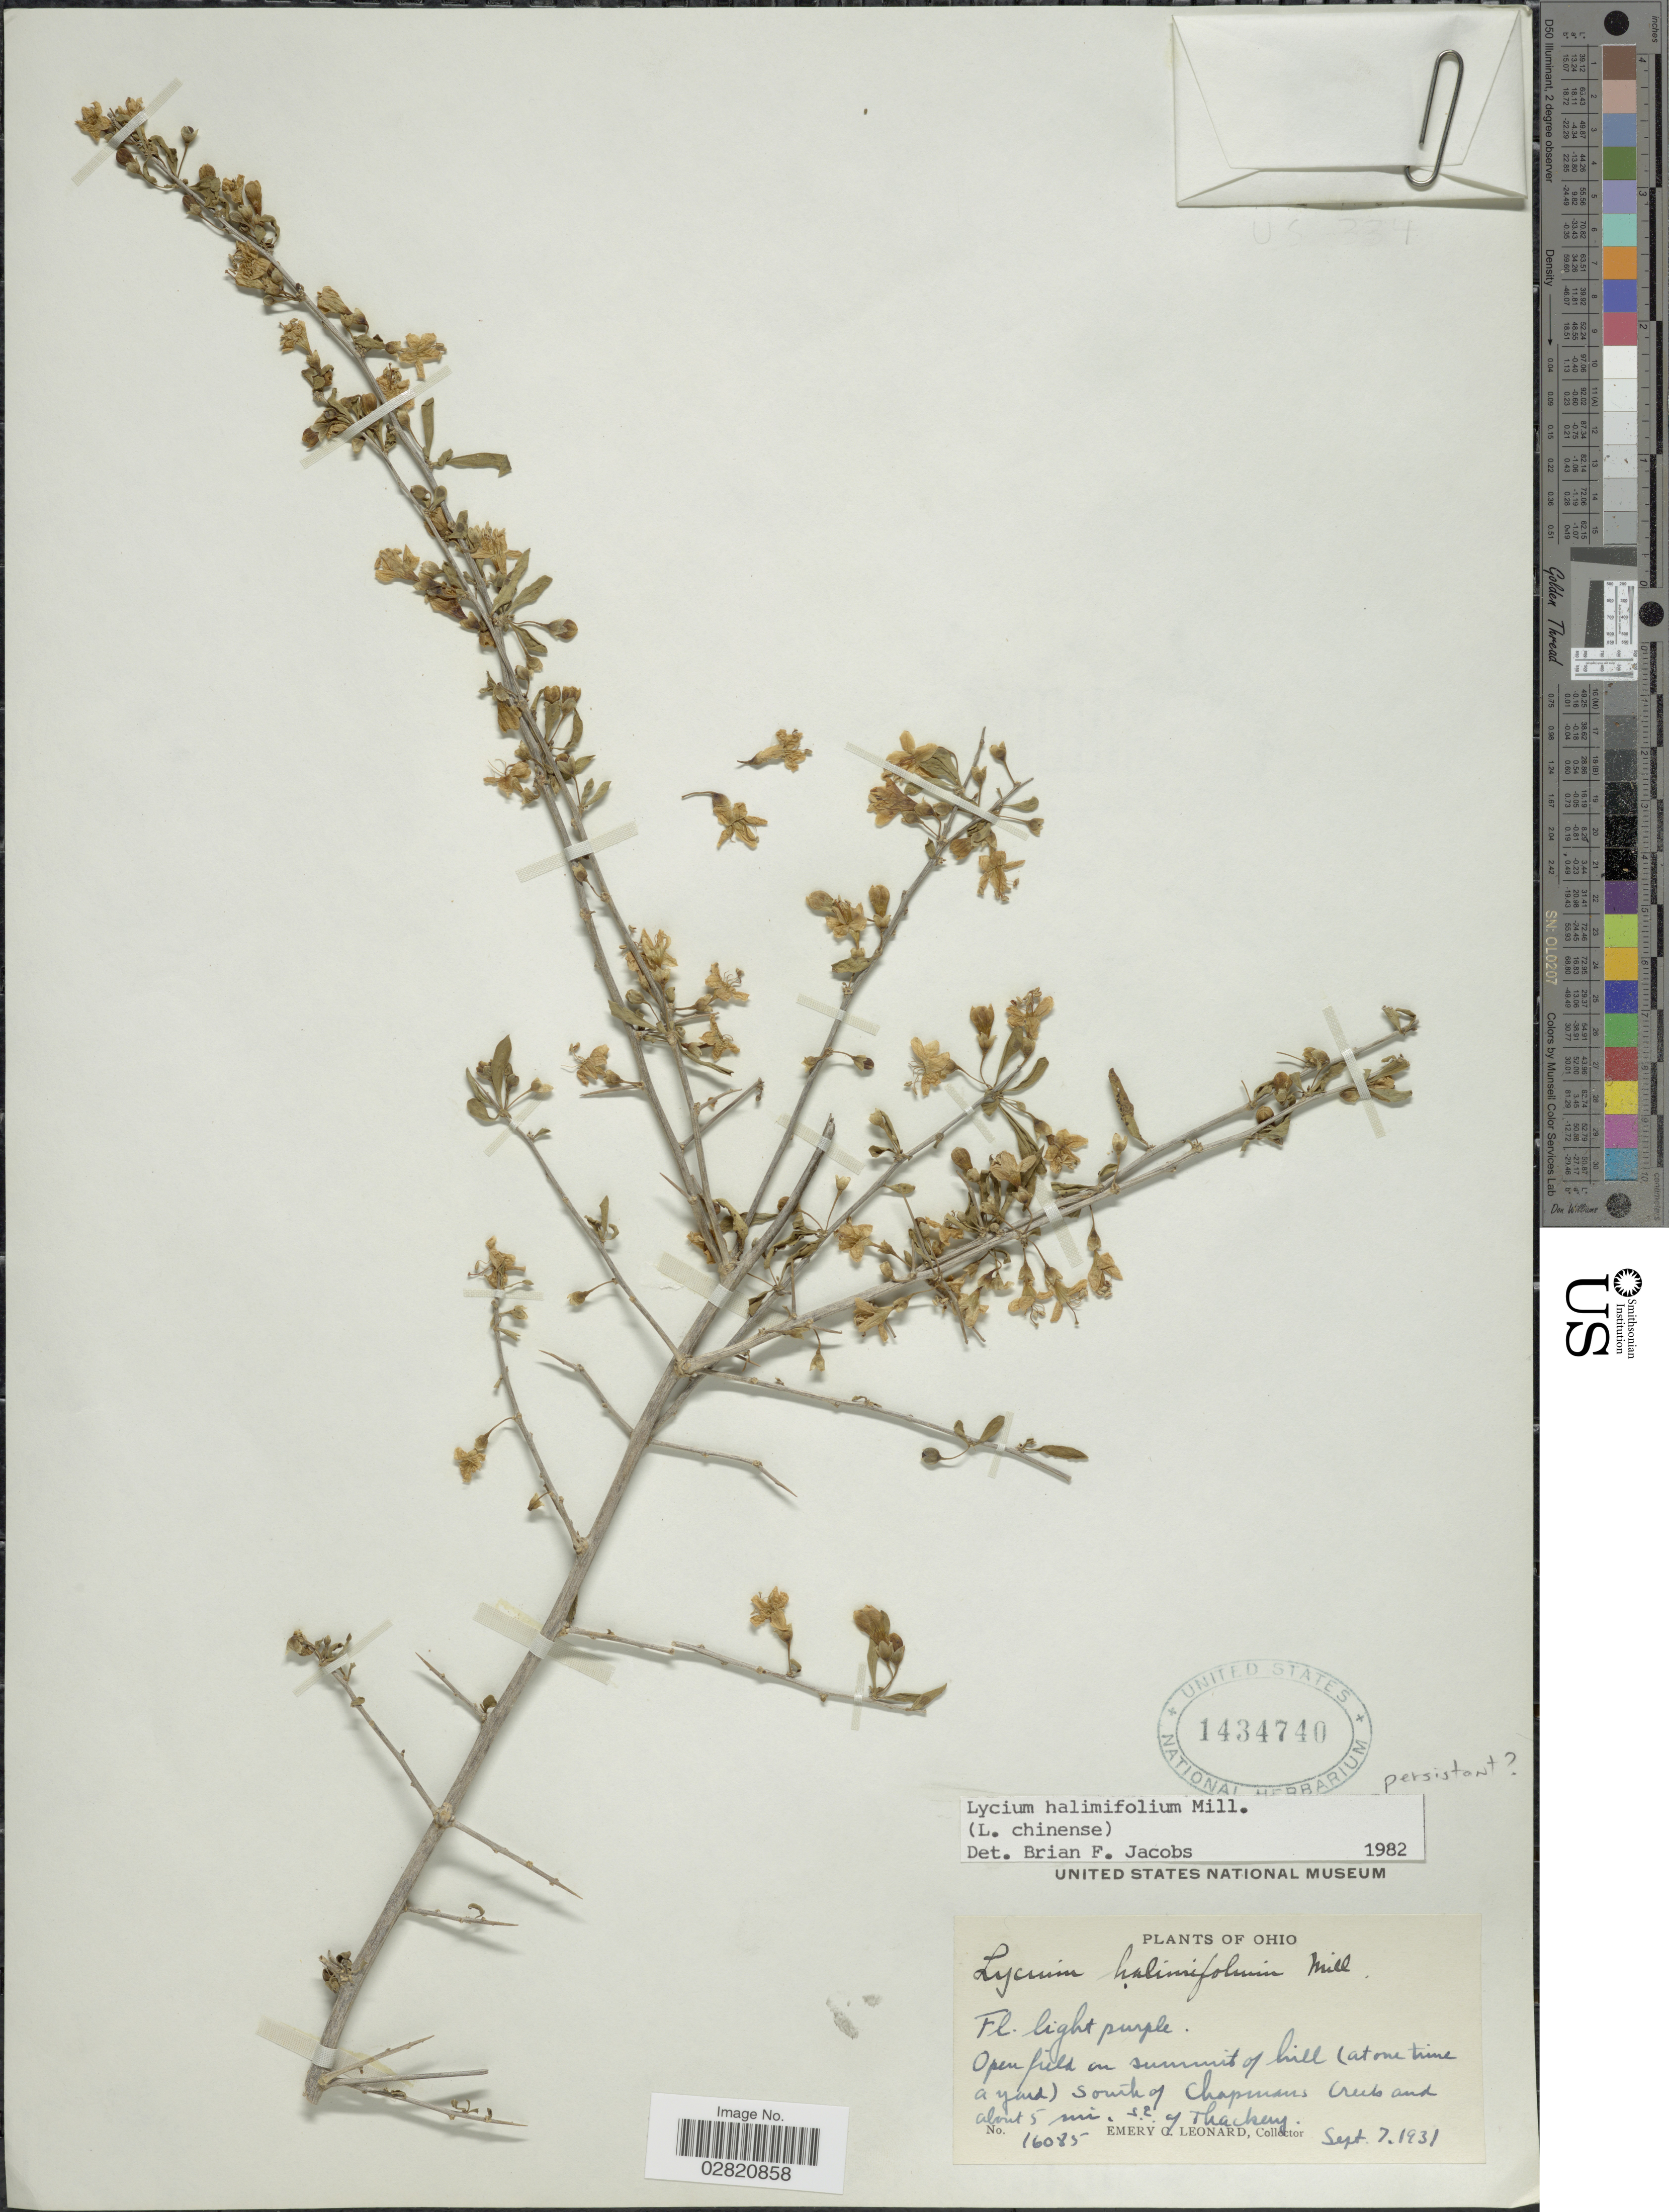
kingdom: Plantae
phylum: Tracheophyta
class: Magnoliopsida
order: Solanales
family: Solanaceae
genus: Lycium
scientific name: Lycium barbarum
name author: L.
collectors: E. C. Leonard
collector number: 16085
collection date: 1931-09-07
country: United States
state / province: Ohio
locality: Open field on summit of hill (at one time a yard) South of Chapmans creek and about 5 mi. S. E. of Thackery.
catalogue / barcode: US 1434740